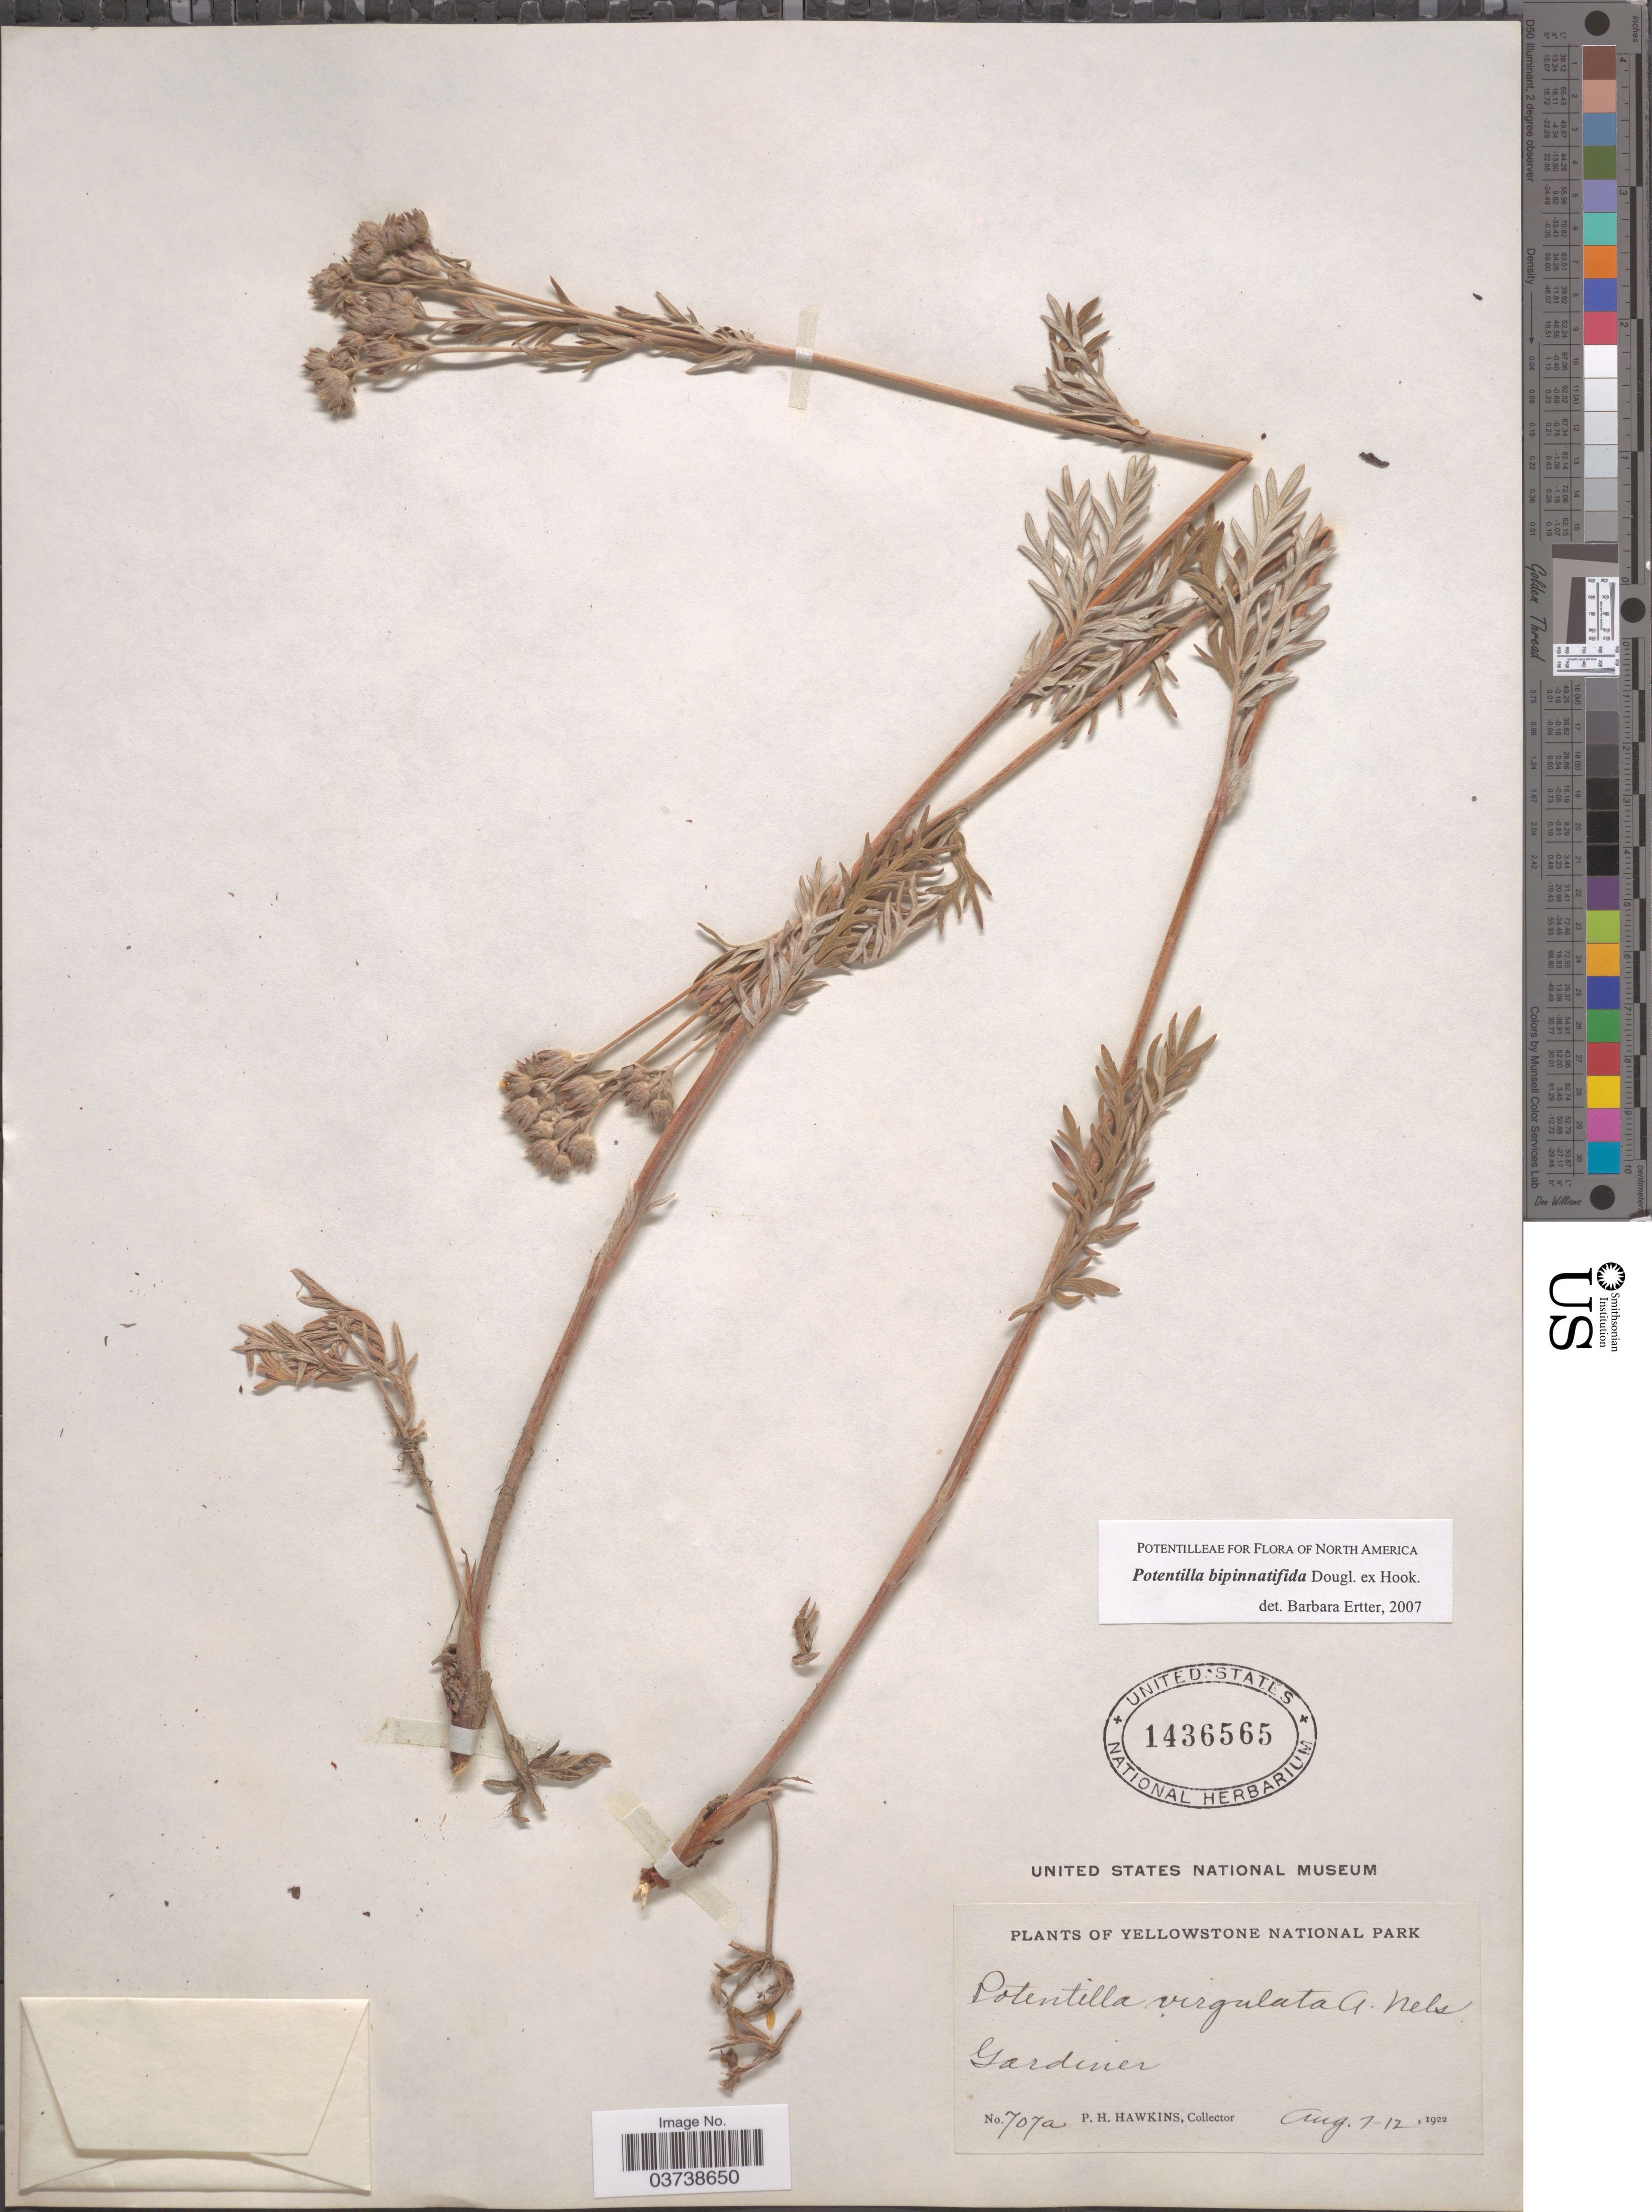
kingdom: Plantae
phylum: Tracheophyta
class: Magnoliopsida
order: Rosales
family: Rosaceae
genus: Potentilla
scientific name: Potentilla bipinnatifida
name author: Douglas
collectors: P. Hawkins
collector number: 707a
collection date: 1922-08-07/1922-08-12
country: United States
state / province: Montana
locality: Yellowstone National Park. Gardiner.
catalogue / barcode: US 1436565